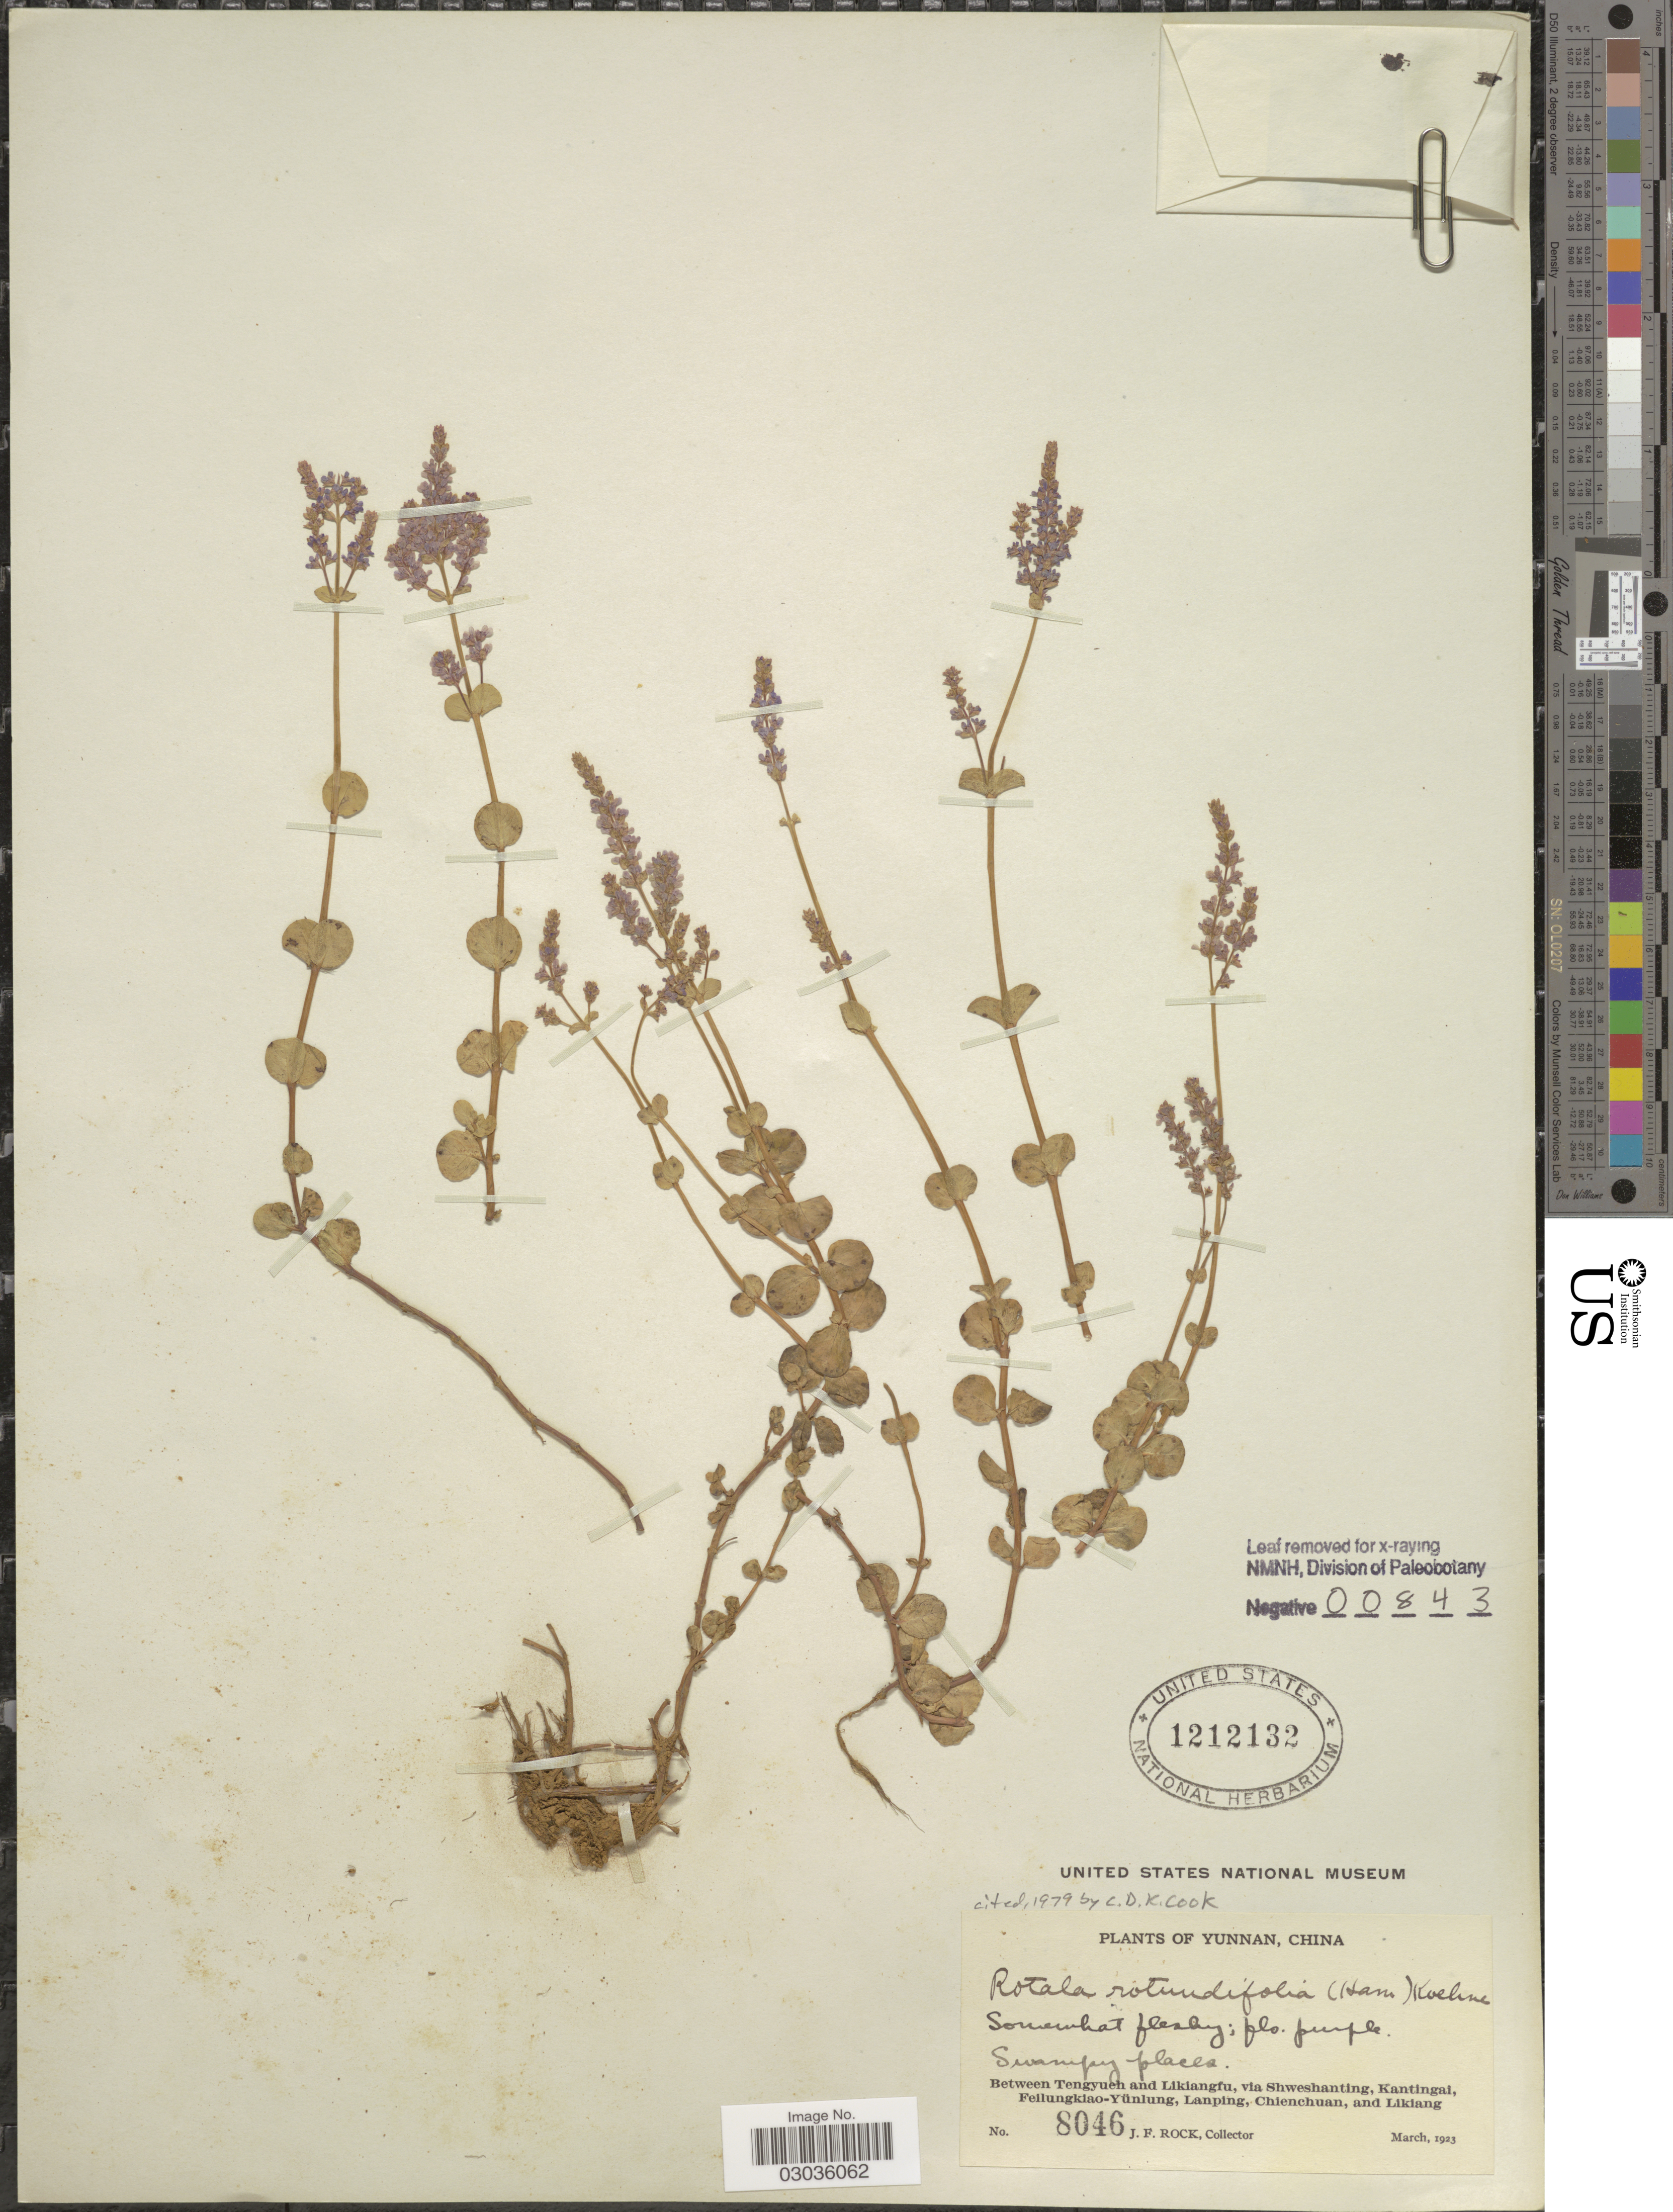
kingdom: Plantae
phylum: Tracheophyta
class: Magnoliopsida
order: Myrtales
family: Lythraceae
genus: Rotala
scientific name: Rotala rotundifolia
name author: (Buch.-Ham. & Roxb.) Koehne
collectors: J. Rock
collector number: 8046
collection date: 1923-03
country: China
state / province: Yunnan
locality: Between Tengyueh and Likiangfu, via Shweshanting, Kantingai, Feilungkiao-Yünlung, Lanping, Chienchuan, and Likiang.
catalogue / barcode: US 1212132